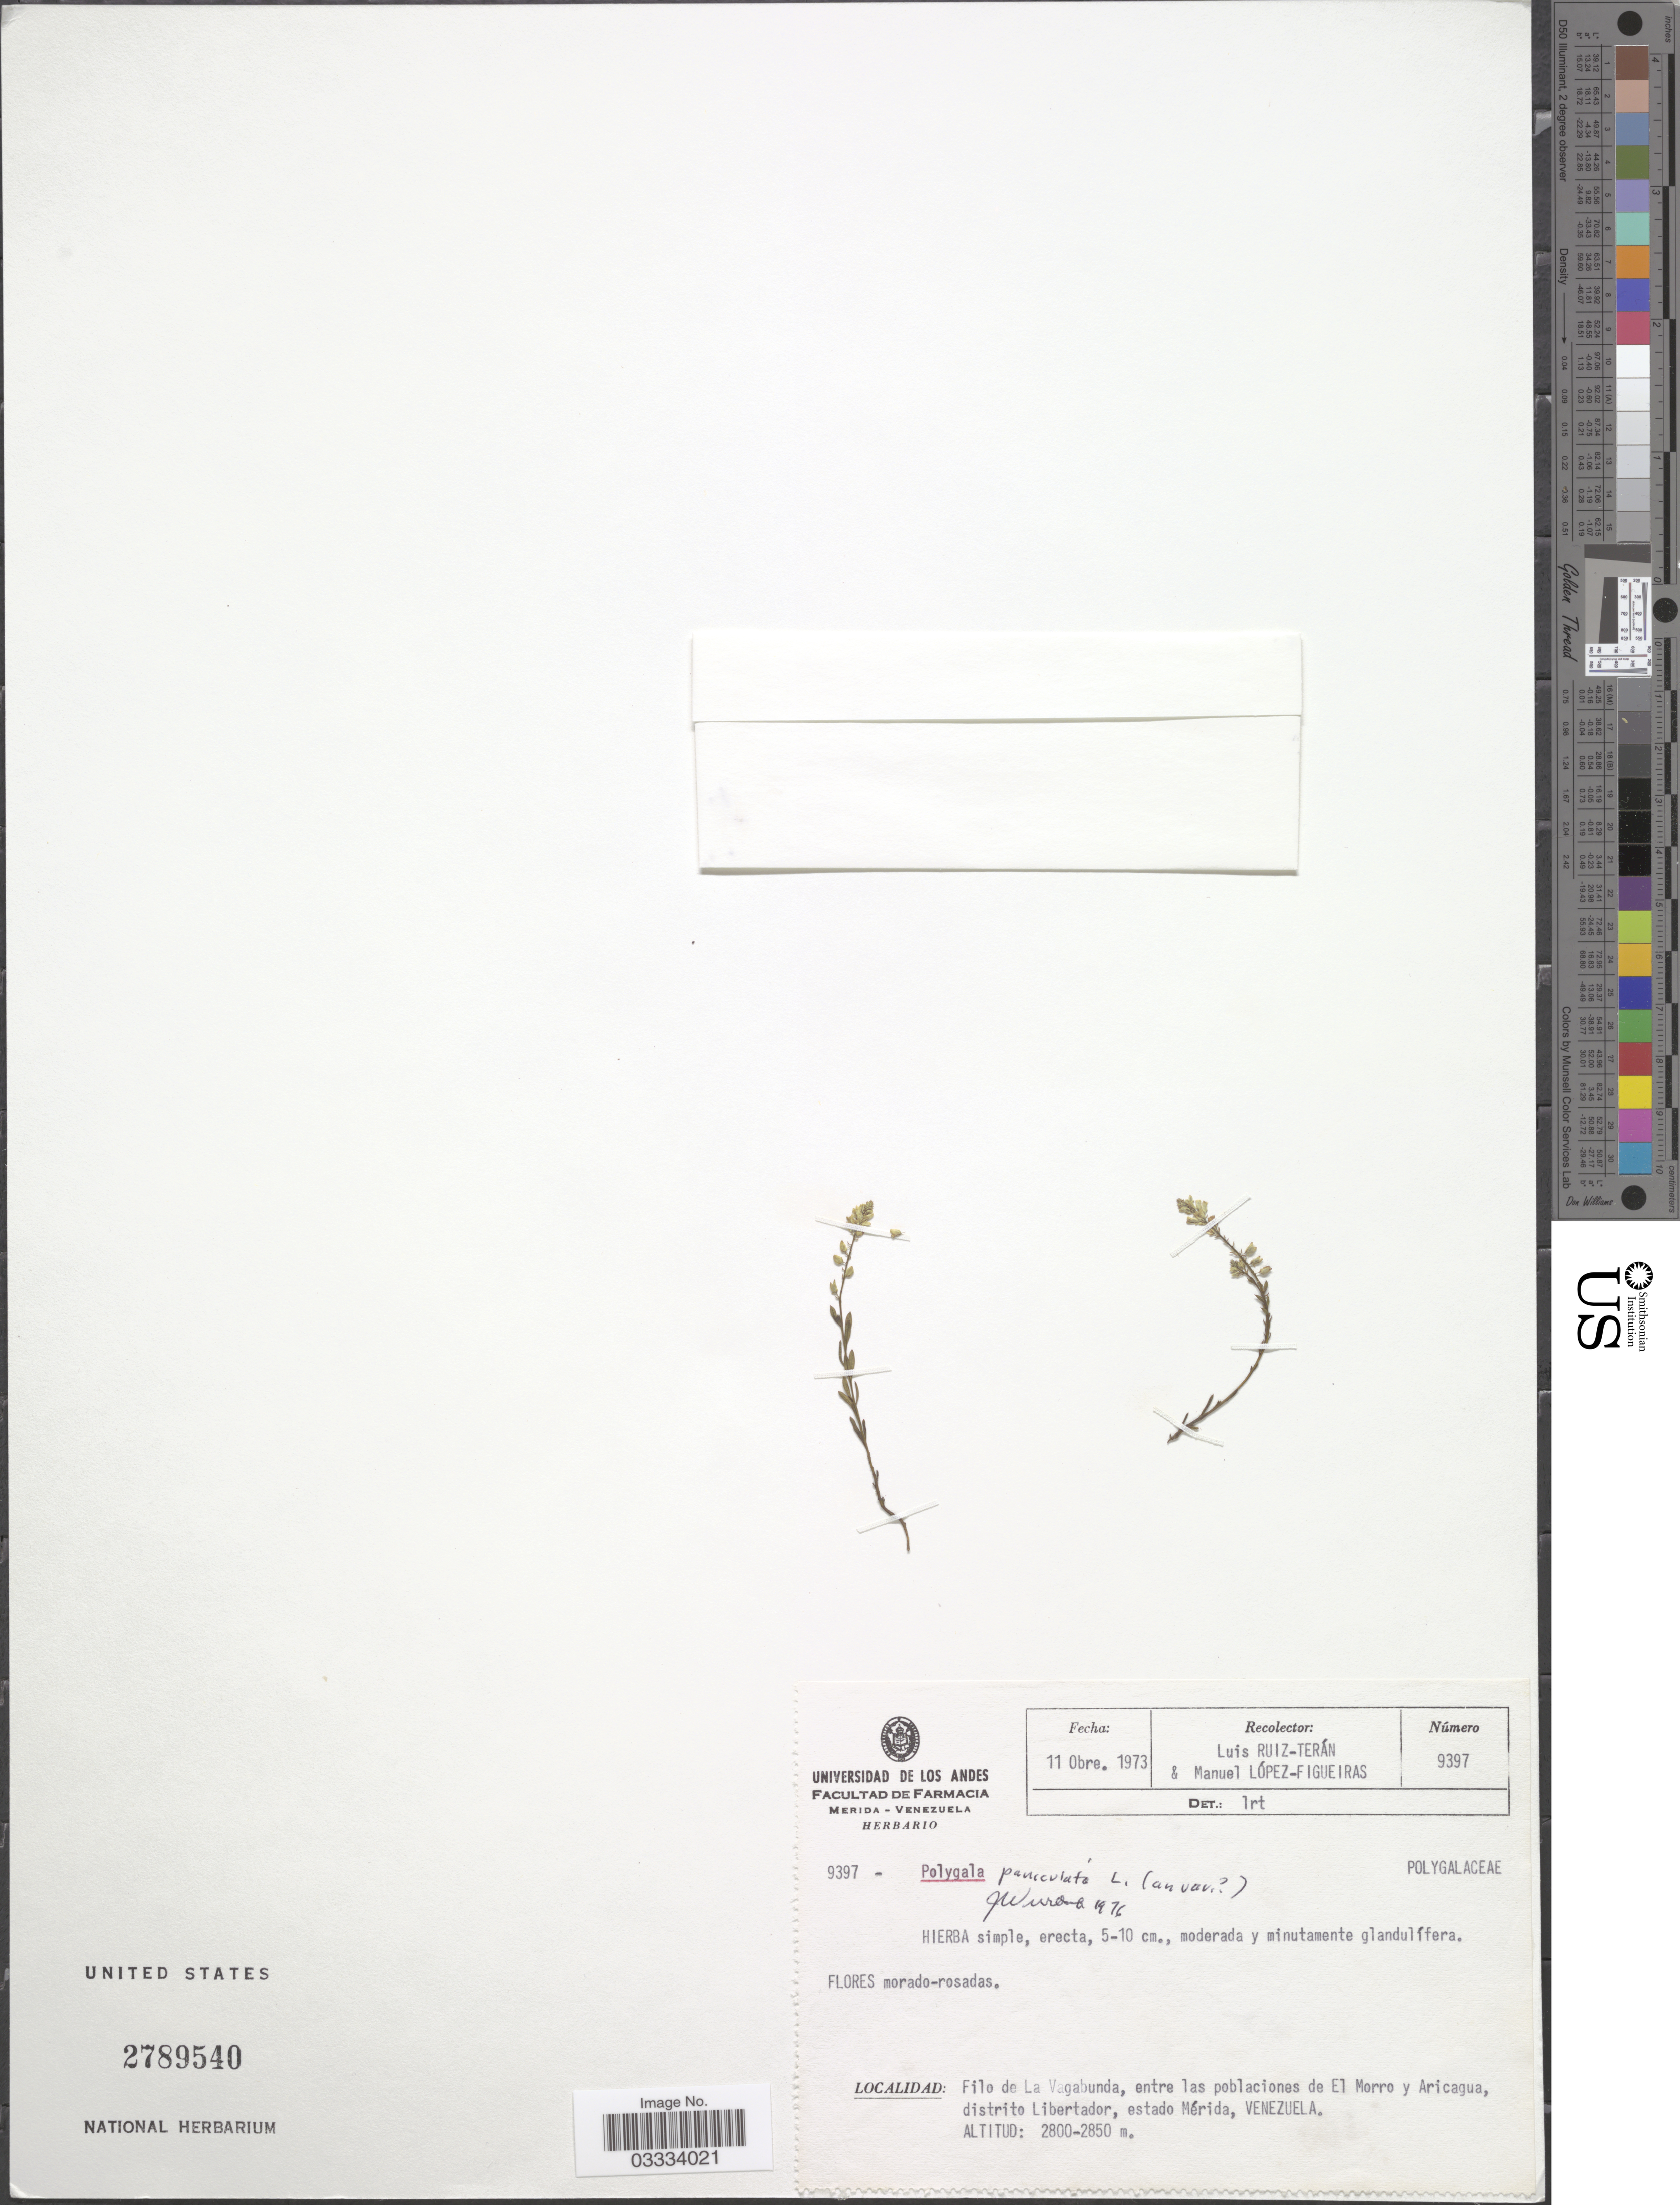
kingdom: Plantae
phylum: Tracheophyta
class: Magnoliopsida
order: Fabales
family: Polygalaceae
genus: Polygala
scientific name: Polygala paniculata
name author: L.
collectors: L. Teran & M. López Figueiras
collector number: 9397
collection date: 1973-10-11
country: Venezuela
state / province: Mérida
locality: Filo de La Vagabunda, entre las poblaciones de El Morro y Aricagua, distrito Libertador.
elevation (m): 2800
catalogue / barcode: US 2789540